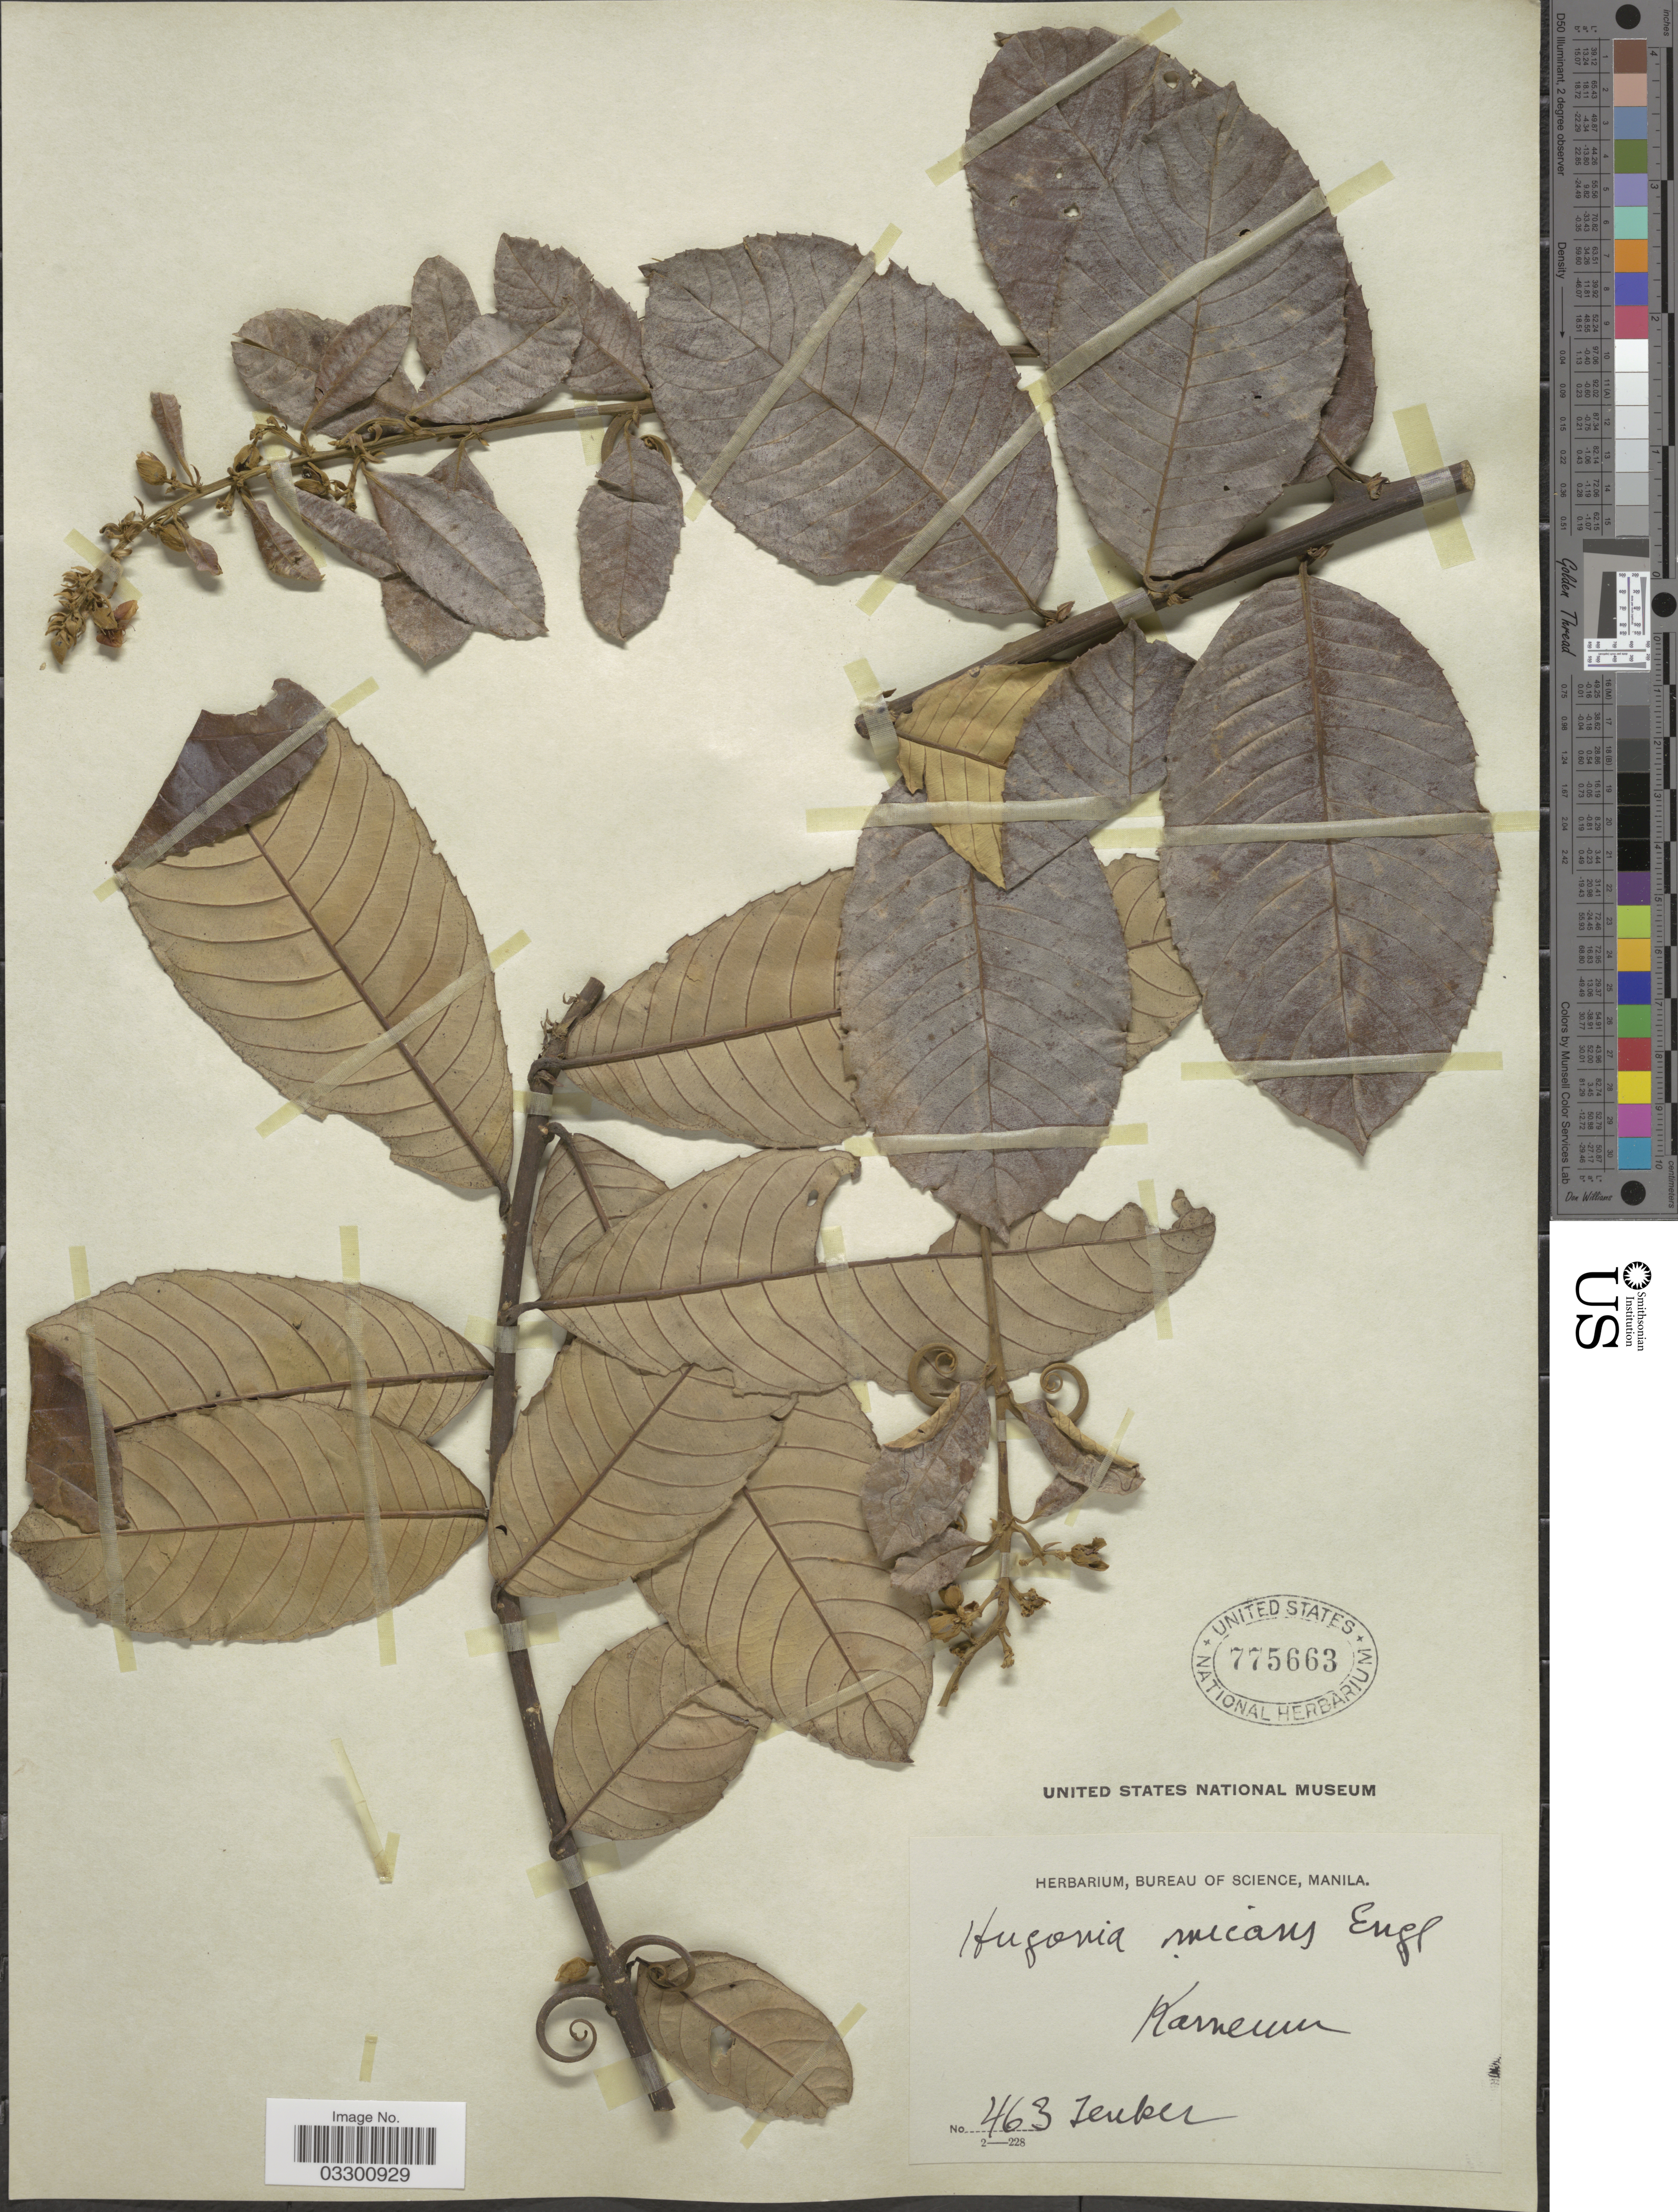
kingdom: Plantae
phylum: Tracheophyta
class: Magnoliopsida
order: Malpighiales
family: Linaceae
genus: Hugonia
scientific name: Hugonia micans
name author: Engl.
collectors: Zenker, --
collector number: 463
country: Cameroon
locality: Kamerun.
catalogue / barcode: US 775663